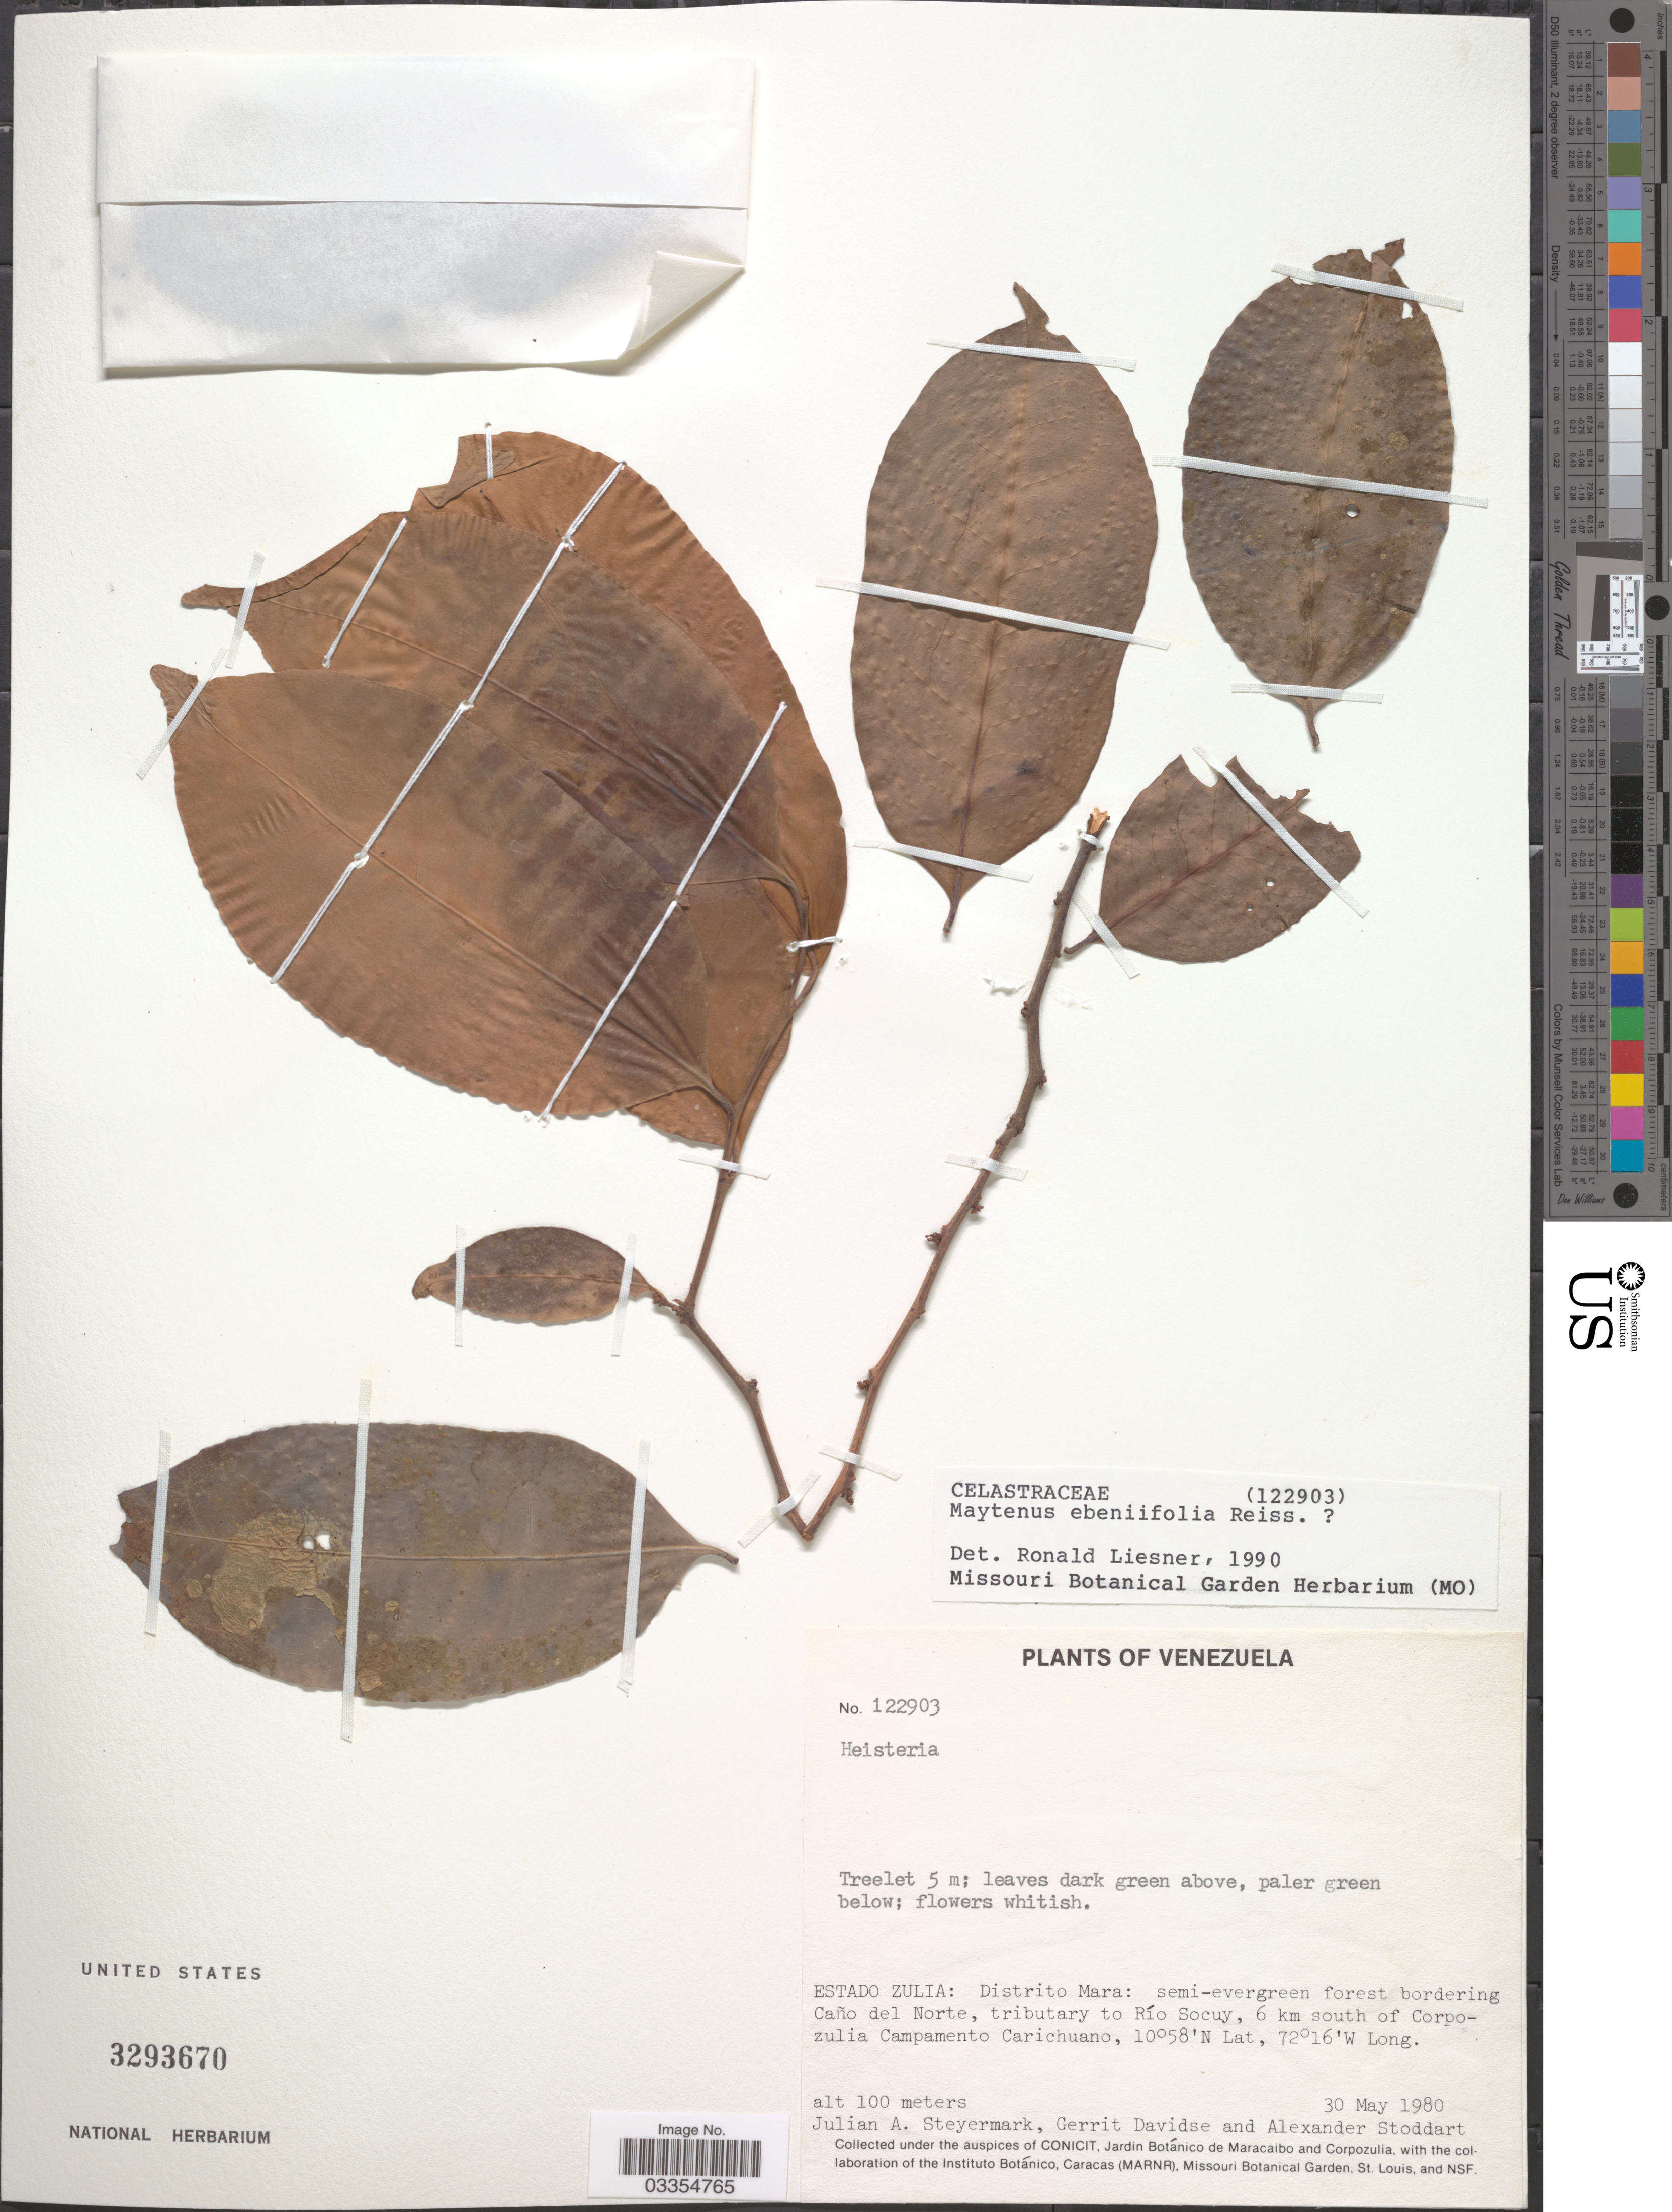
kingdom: Plantae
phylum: Tracheophyta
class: Magnoliopsida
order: Celastrales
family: Celastraceae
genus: Maytenus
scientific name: Maytenus ebenifolia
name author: Reissek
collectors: J. Steyermark, G. Davidse & A. Stoddart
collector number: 122903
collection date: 1980-05-30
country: Venezuela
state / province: Zulia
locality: Distrito Mara: semi-evergreen forest bordering Caño del Norte, tributary to Río Socuy, 6 km south of Corpozulia Campamento Carichuano.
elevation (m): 100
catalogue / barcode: US 3293670